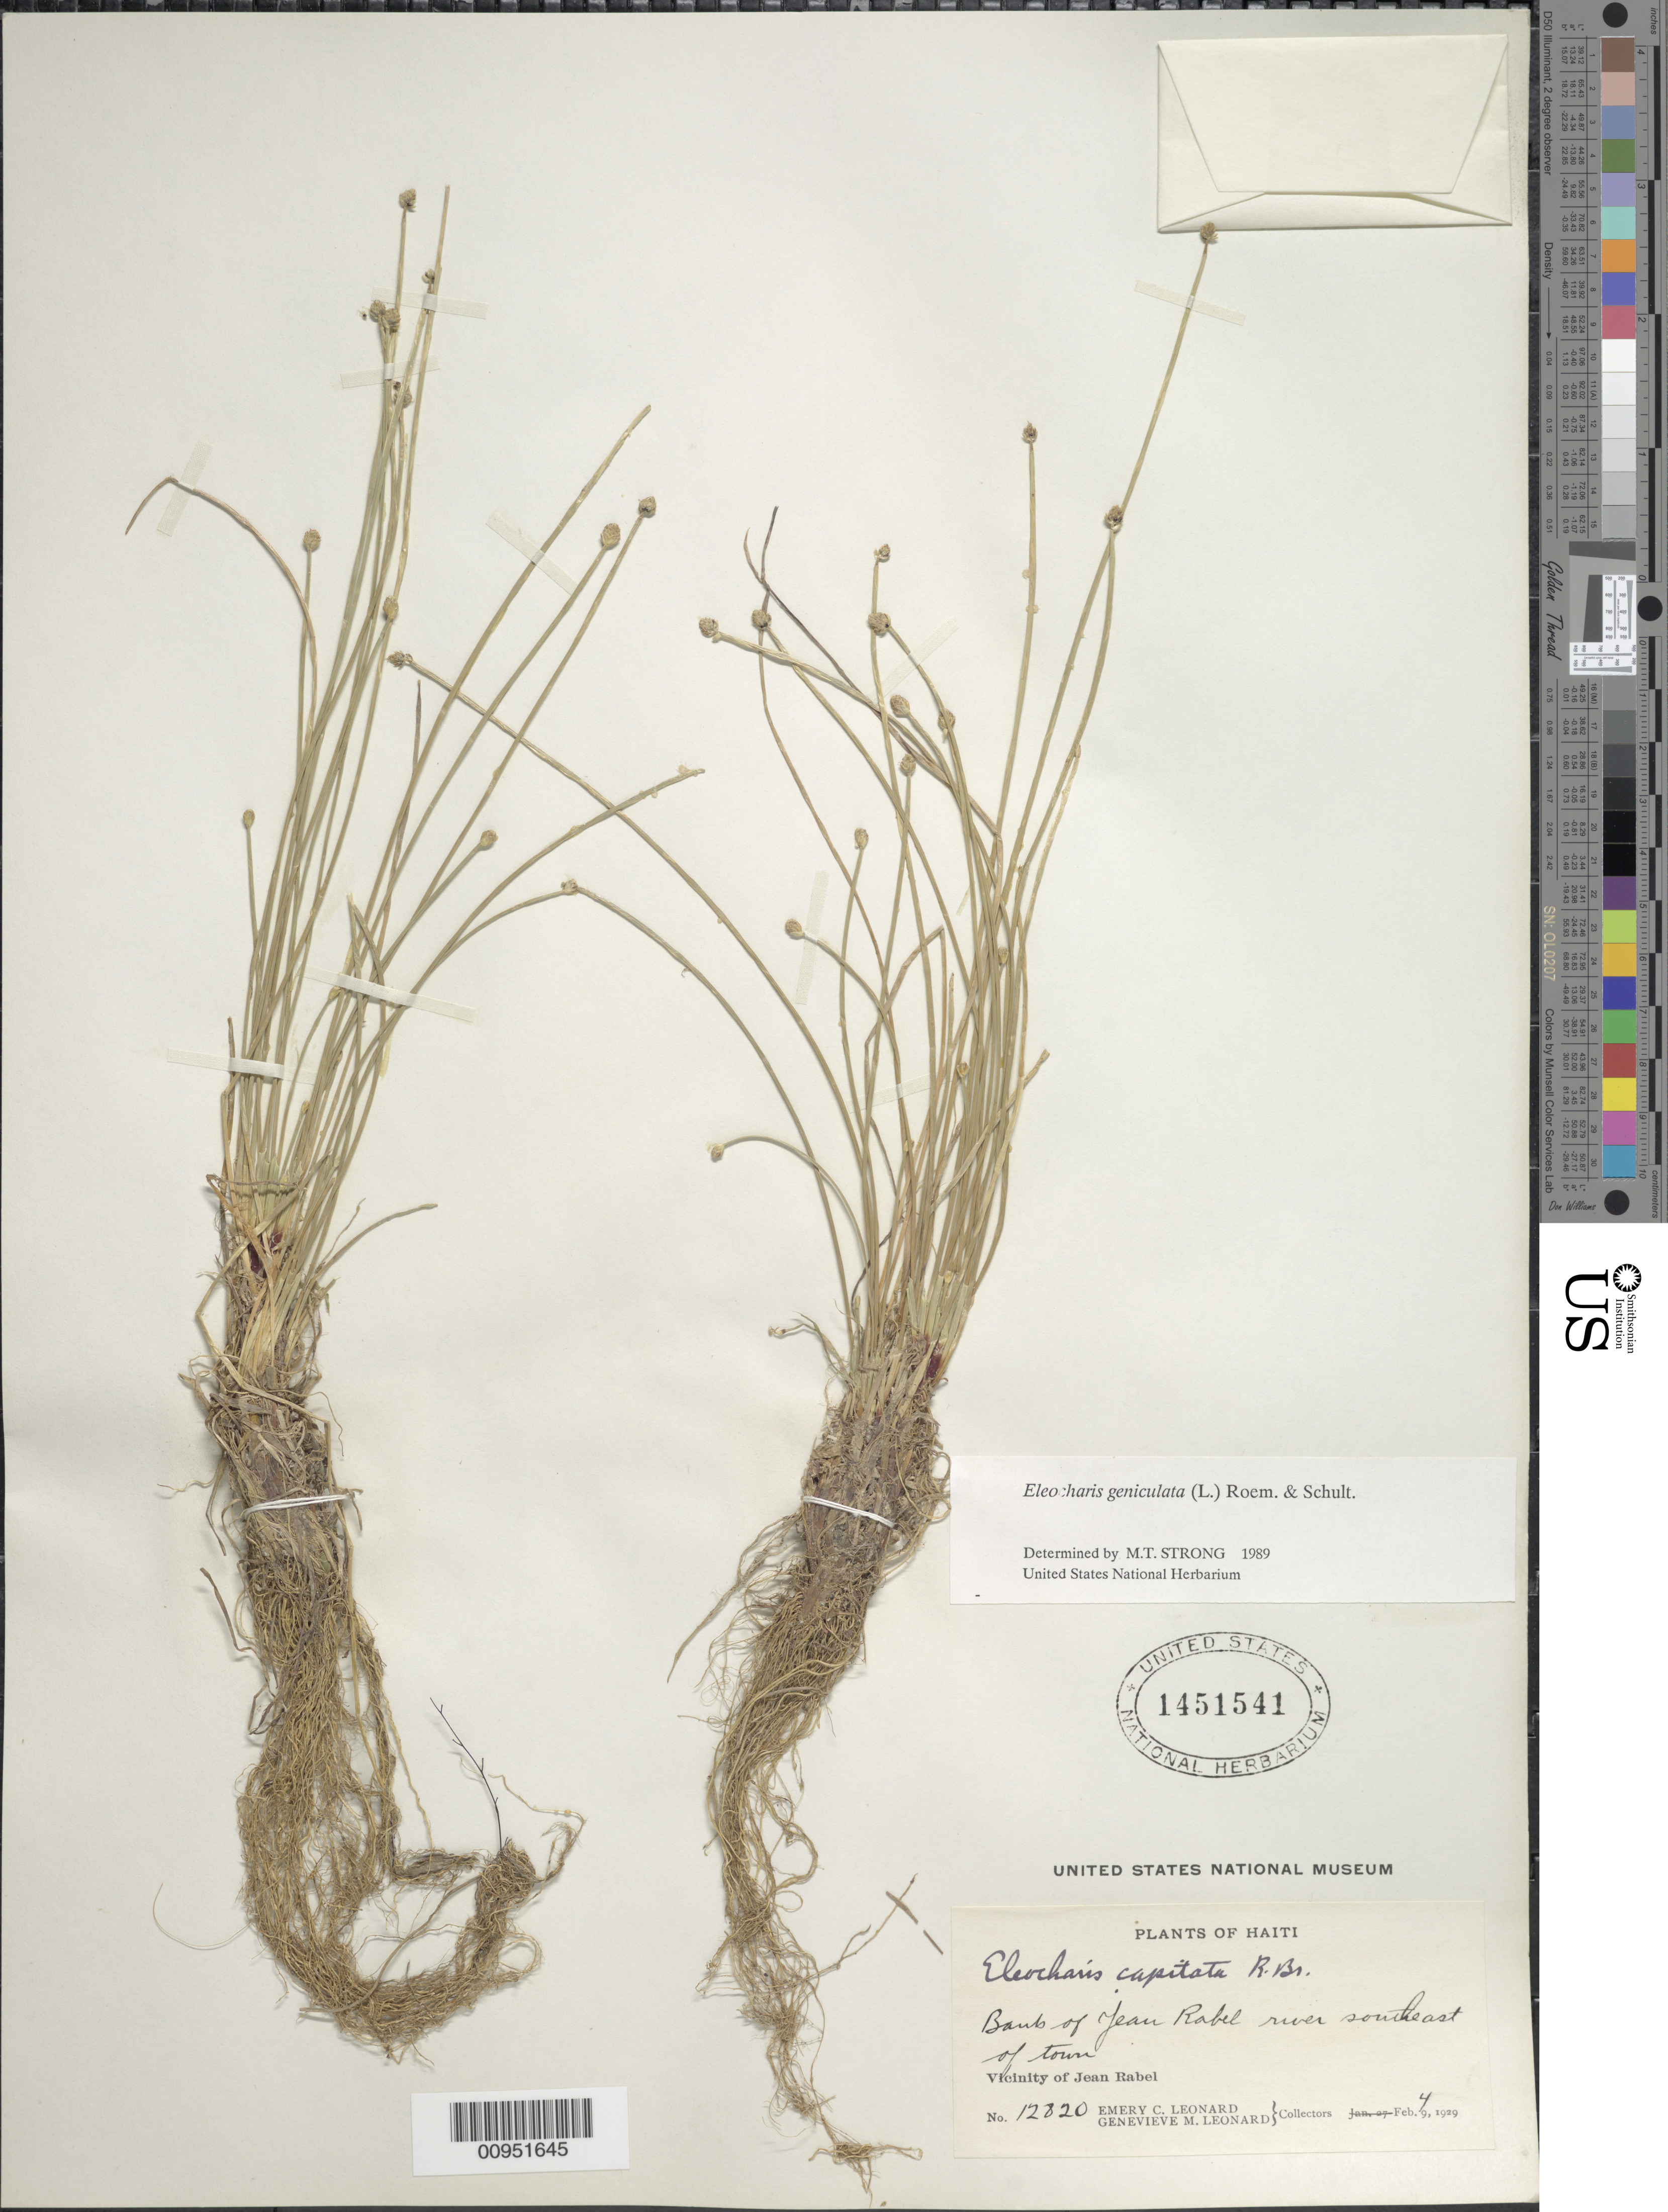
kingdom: Plantae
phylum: Tracheophyta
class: Liliopsida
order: Poales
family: Cyperaceae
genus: Eleocharis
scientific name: Eleocharis geniculata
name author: (L.) Roem. & Schult.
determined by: Strong, M. T., (US), Smithsonian Institution - National Museum of Natural History (UNITED STATES)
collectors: E. C. Leonard & G. M. Leonard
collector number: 12820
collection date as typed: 04 Feb 1929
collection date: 1929-02-04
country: Haiti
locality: Vicinity of Jean Rabel, banks of Jean Rabel river, SE of town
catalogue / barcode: US 1451541